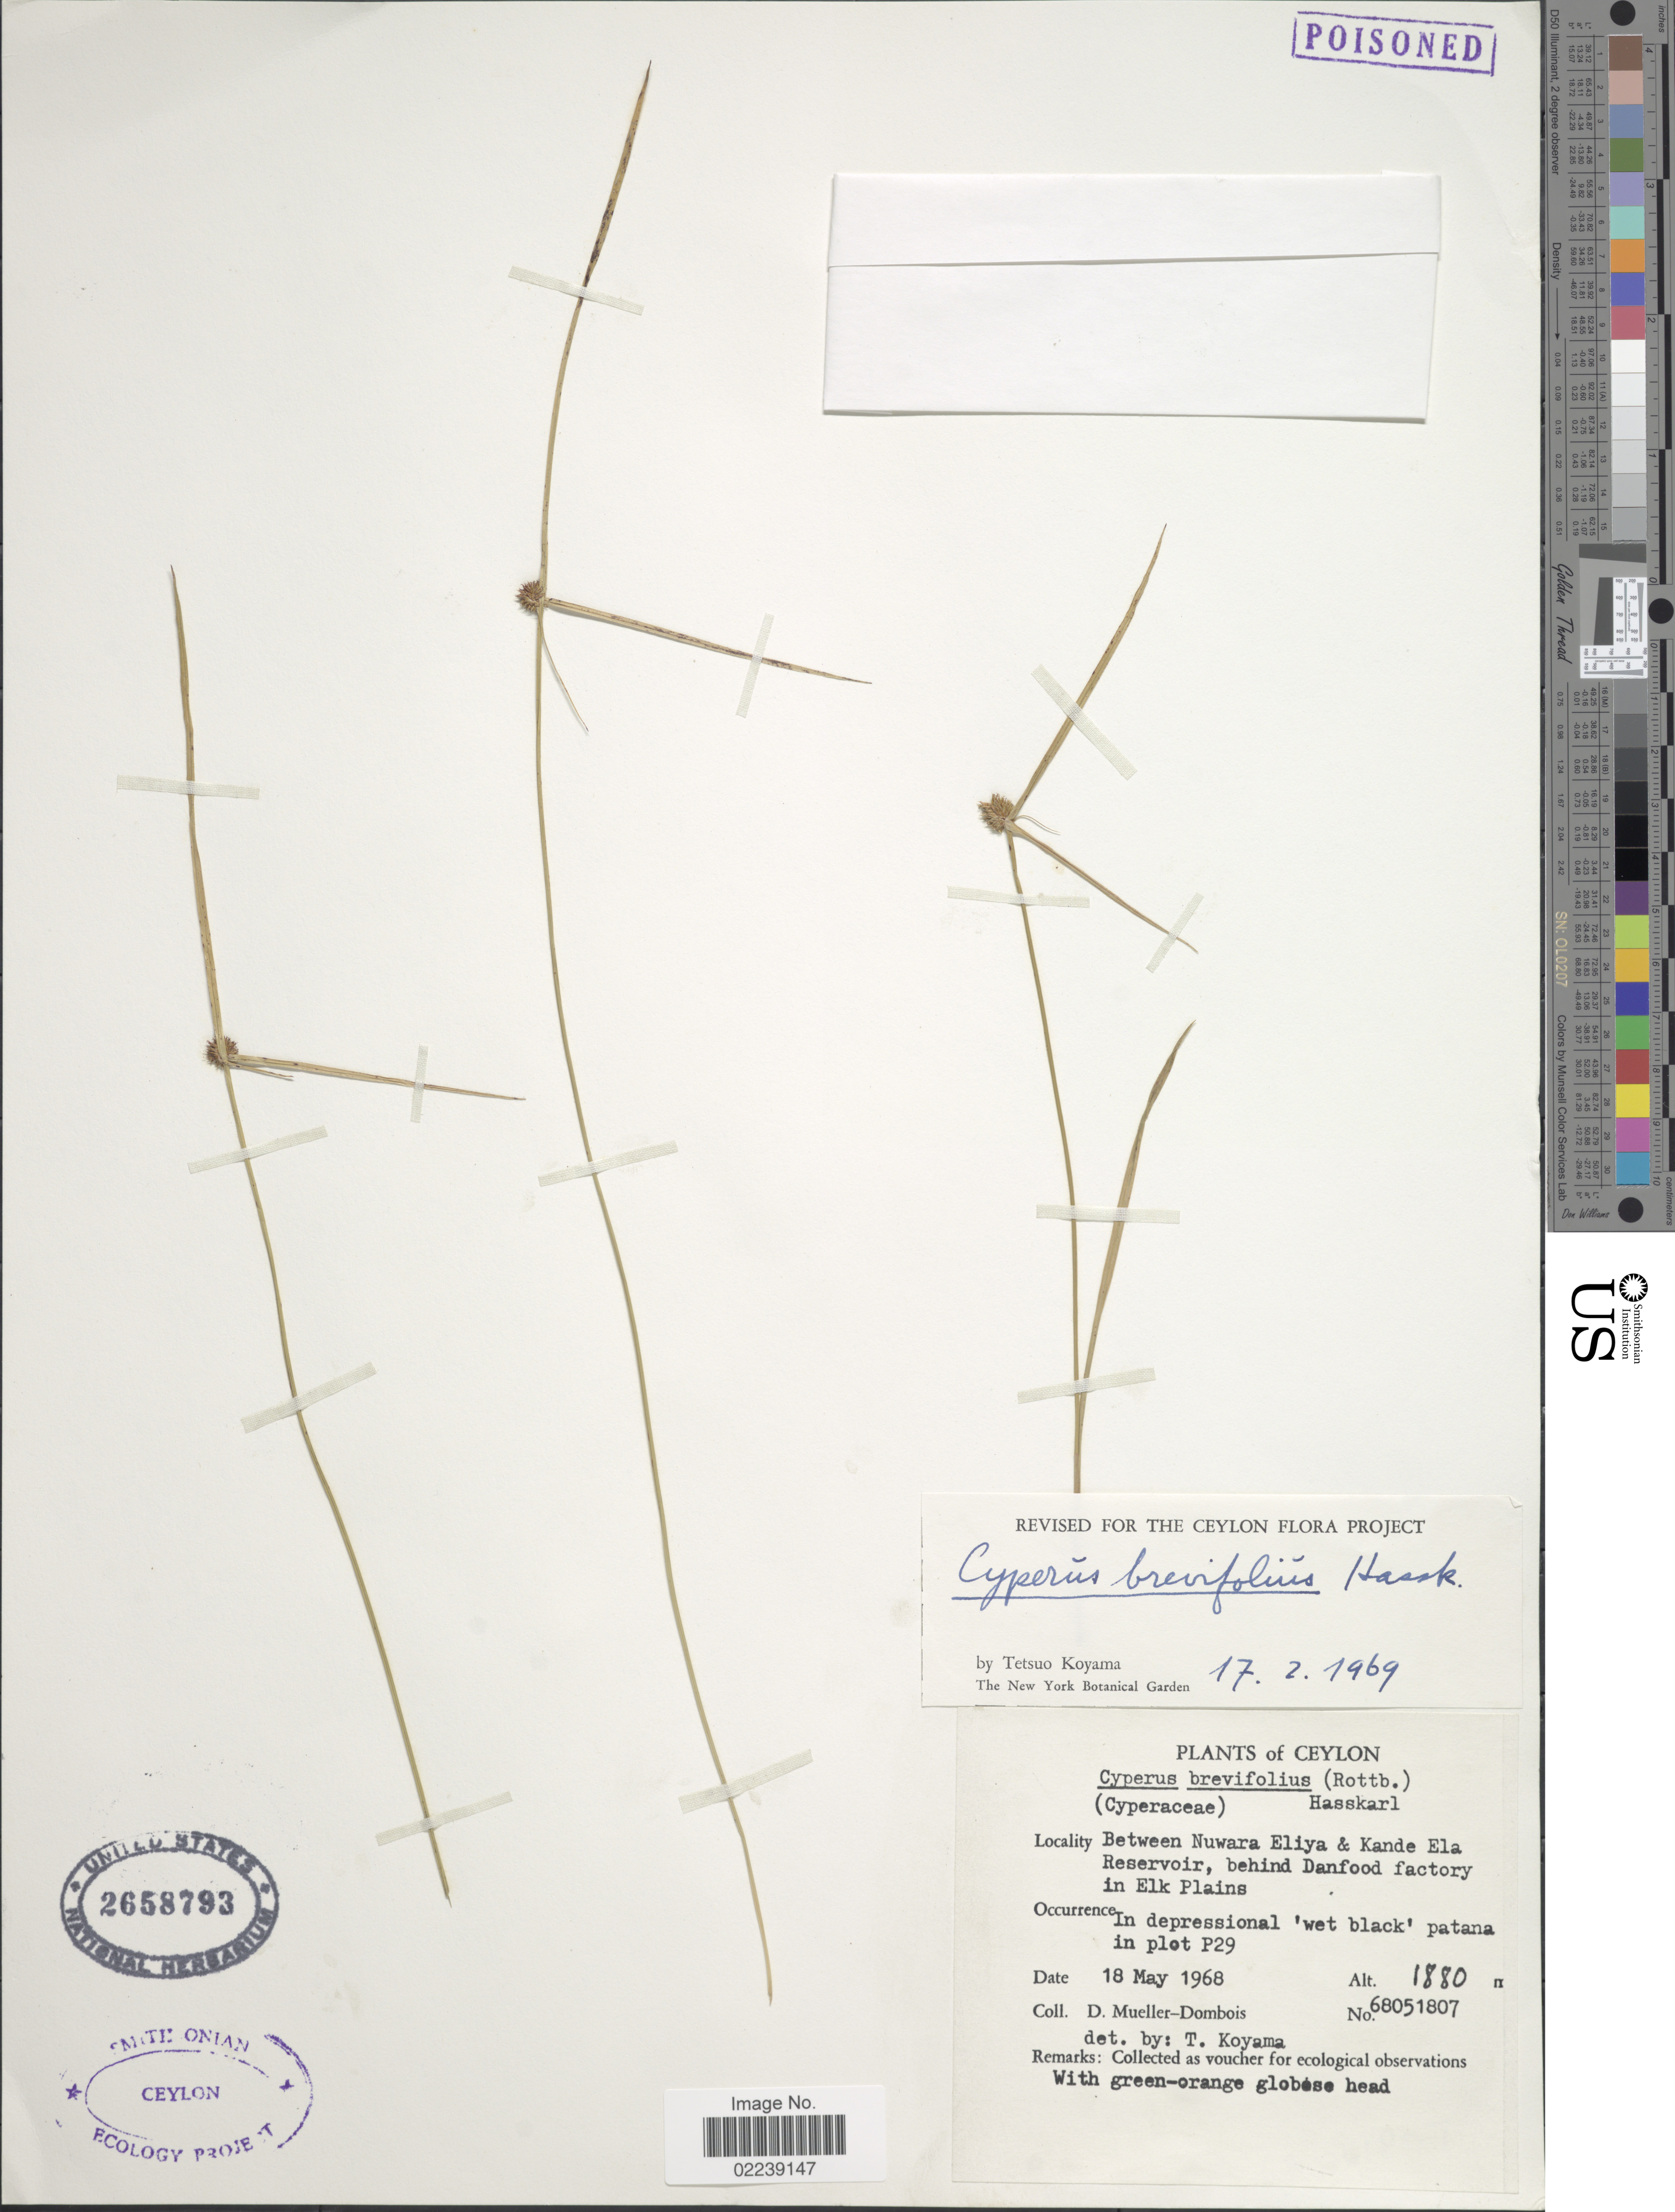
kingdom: Plantae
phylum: Tracheophyta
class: Liliopsida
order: Poales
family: Cyperaceae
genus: Cyperus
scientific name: Cyperus brevifolius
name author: (Rottb.) Hassk.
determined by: Strong, M. T., (US), Smithsonian Institution - National Museum of Natural History (UNITED STATES)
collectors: D. Meuller-Dombois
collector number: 68051807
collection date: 1968-05-18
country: Sri Lanka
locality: Ceylon. Between Nuwara Eliya & Kande Ela Reservoir, behind Danfood factory in Elk Plains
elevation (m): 1880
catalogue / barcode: US 2658793